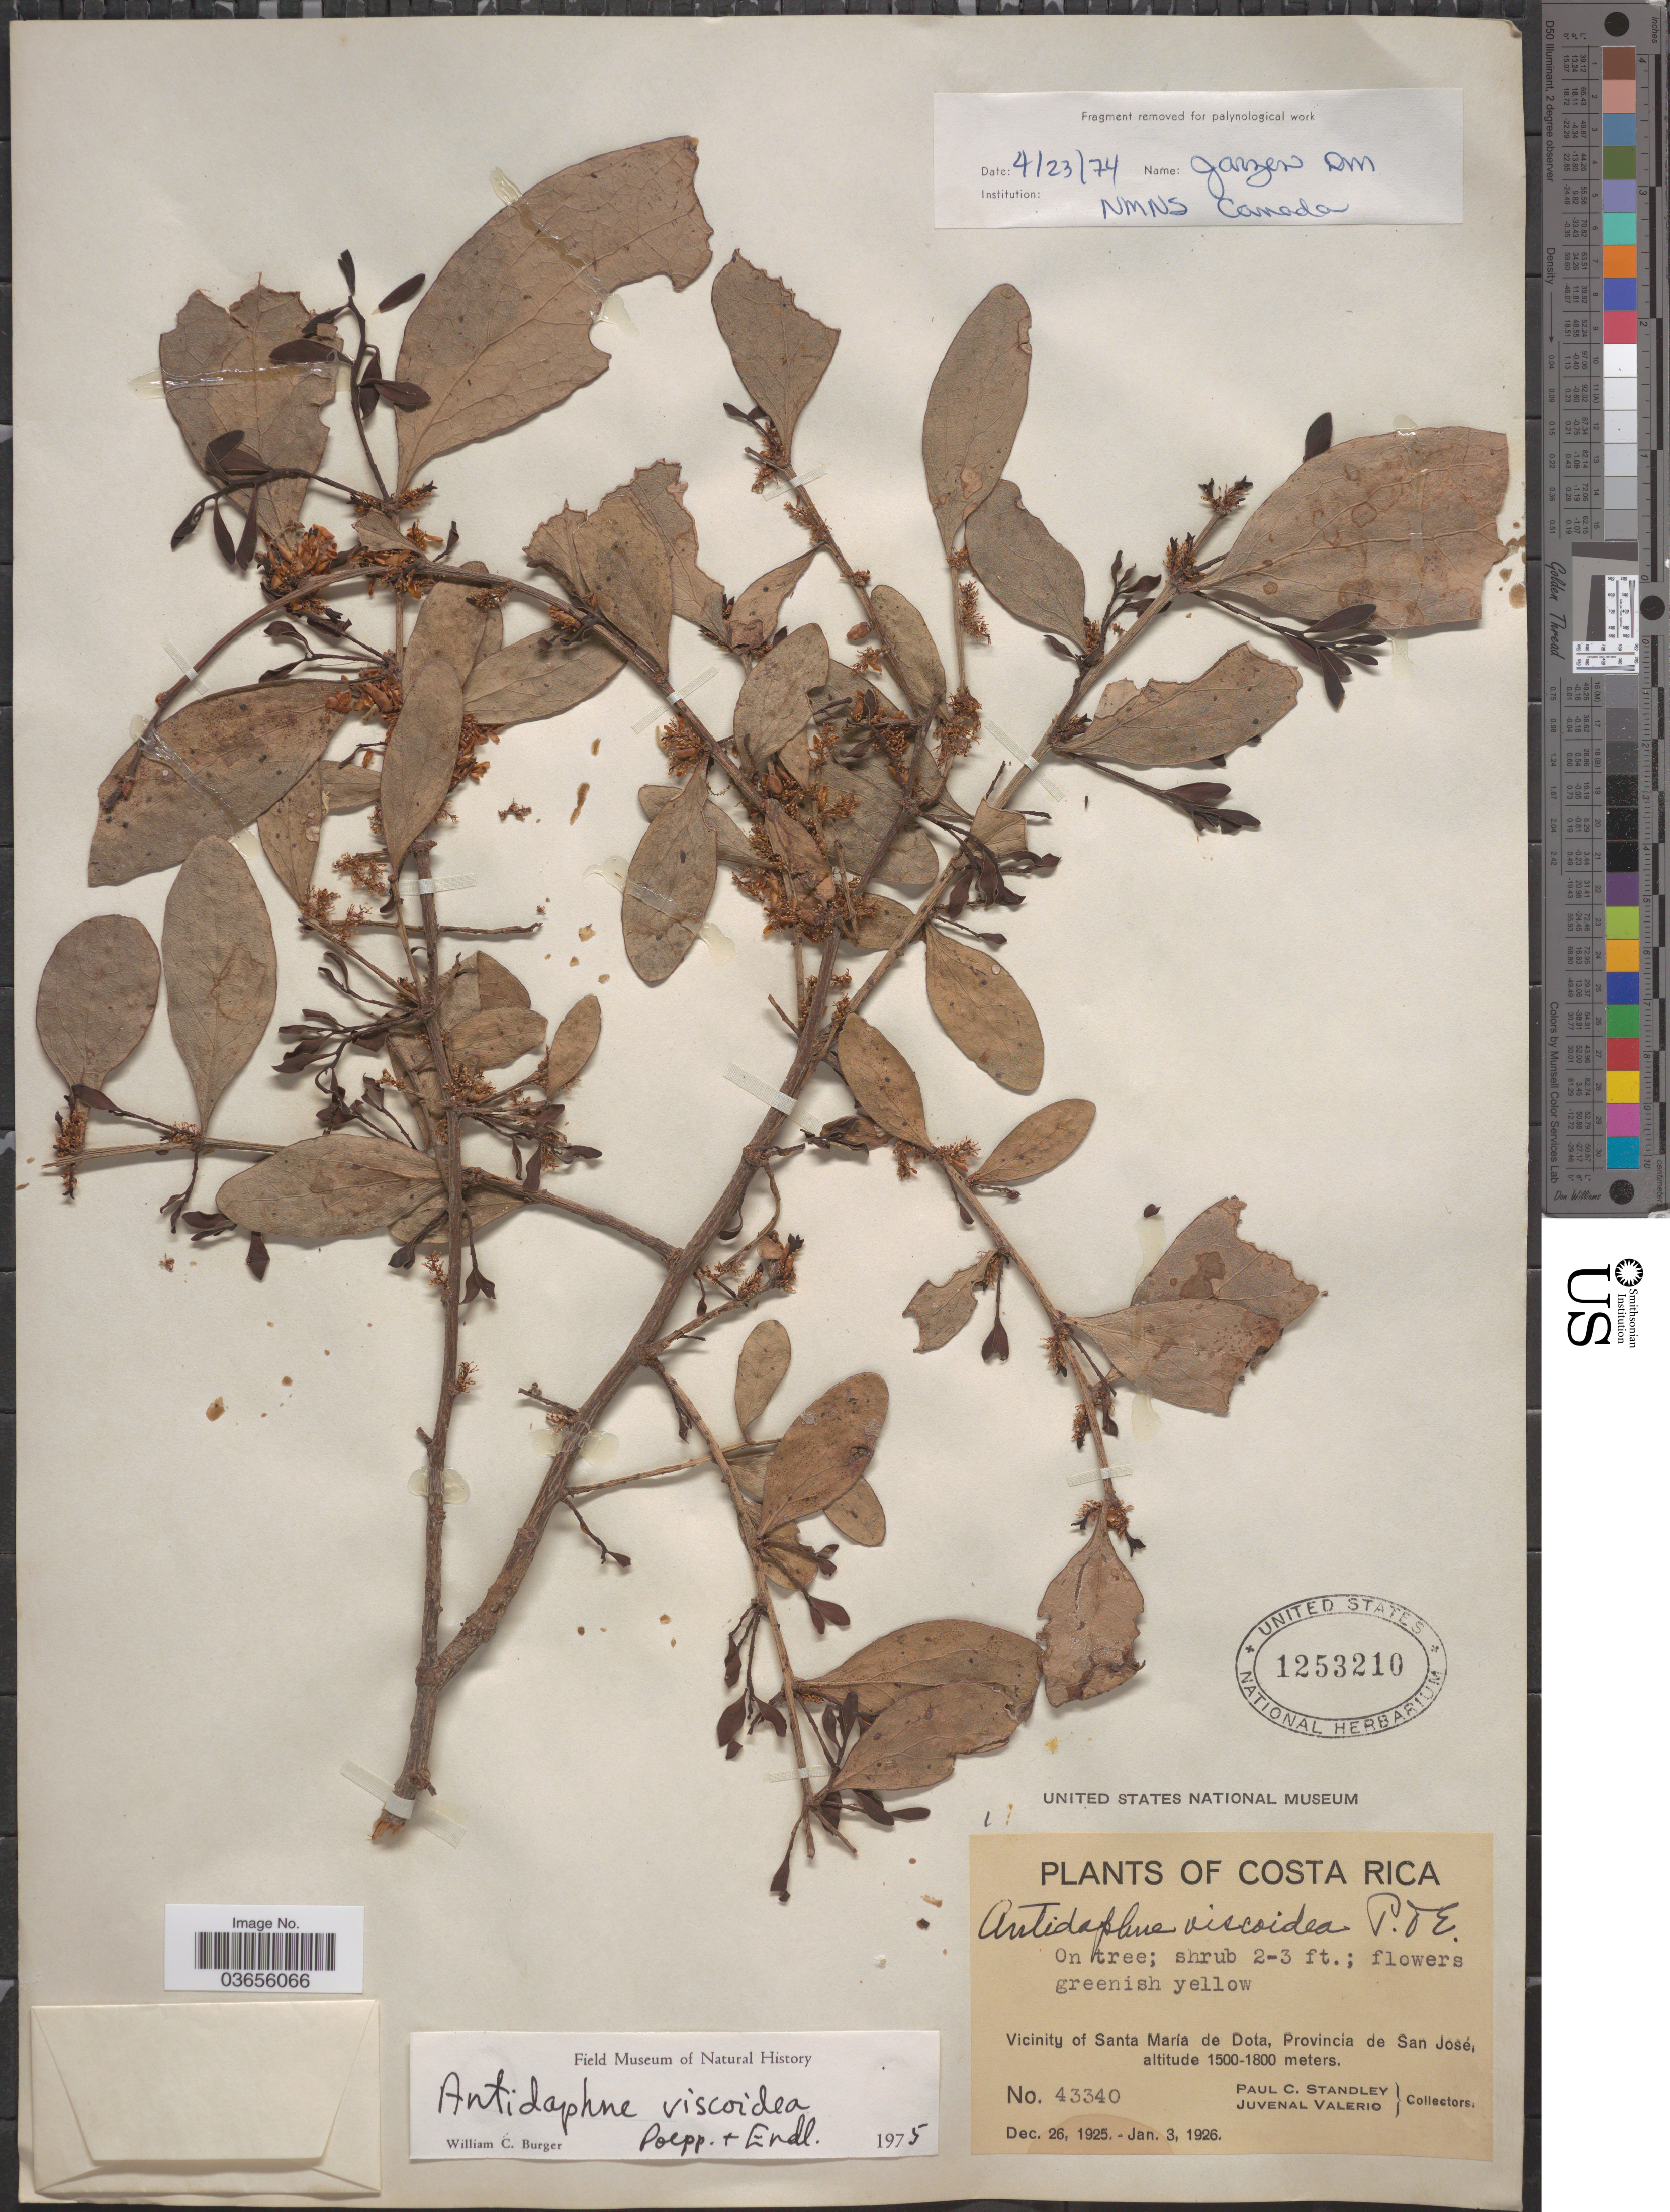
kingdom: Plantae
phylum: Tracheophyta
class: Magnoliopsida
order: Santalales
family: Santalaceae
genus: Antidaphne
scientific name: Antidaphne viscoidea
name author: Poepp. & Endl.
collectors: P. C. Standley & J. Valerio R.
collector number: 43340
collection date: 1925-12-26/1926-01-03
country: Costa Rica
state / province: San José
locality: Vicinity of Santa María de Dota.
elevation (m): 1500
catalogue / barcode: US 1253210